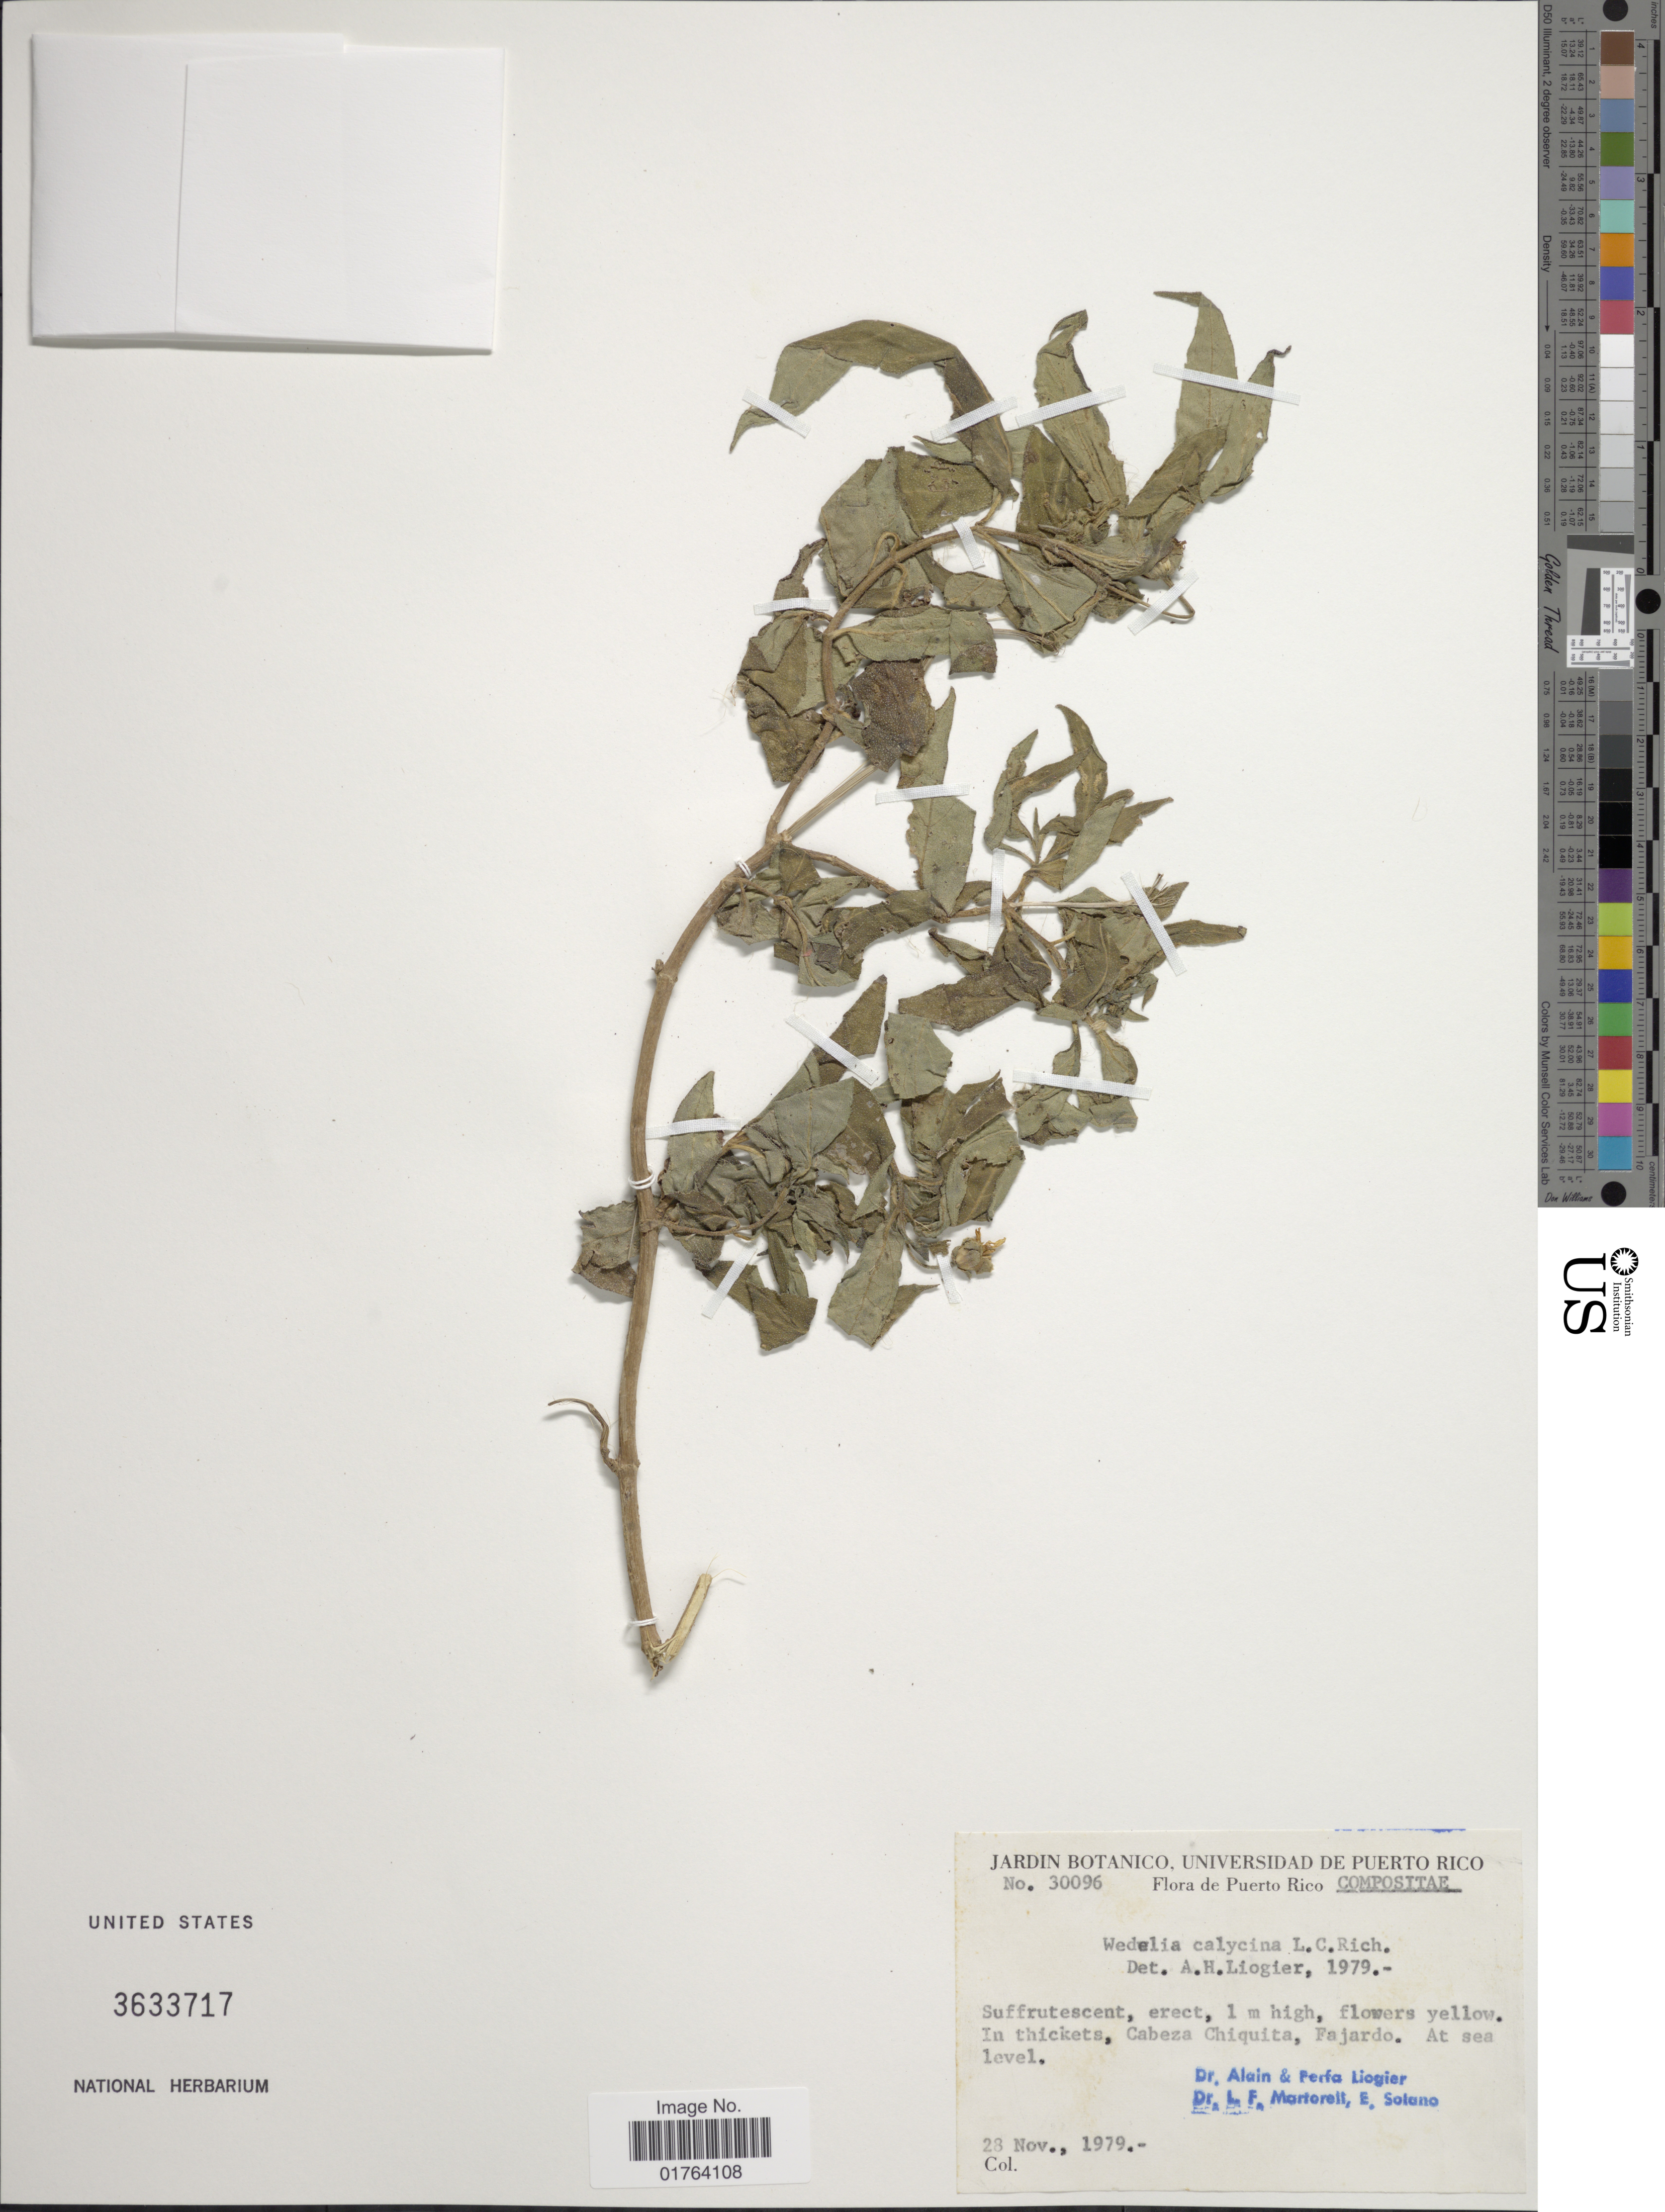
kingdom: Plantae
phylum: Tracheophyta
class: Magnoliopsida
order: Asterales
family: Asteraceae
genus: Wedelia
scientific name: Wedelia calycina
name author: Rich.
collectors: Alain, M. P. Liogier, L. Martorell & E. Solano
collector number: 30096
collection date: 1979-11-28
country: Puerto Rico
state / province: Fajardo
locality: In thickets, Cabeza Chiquitta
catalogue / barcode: US 3633717